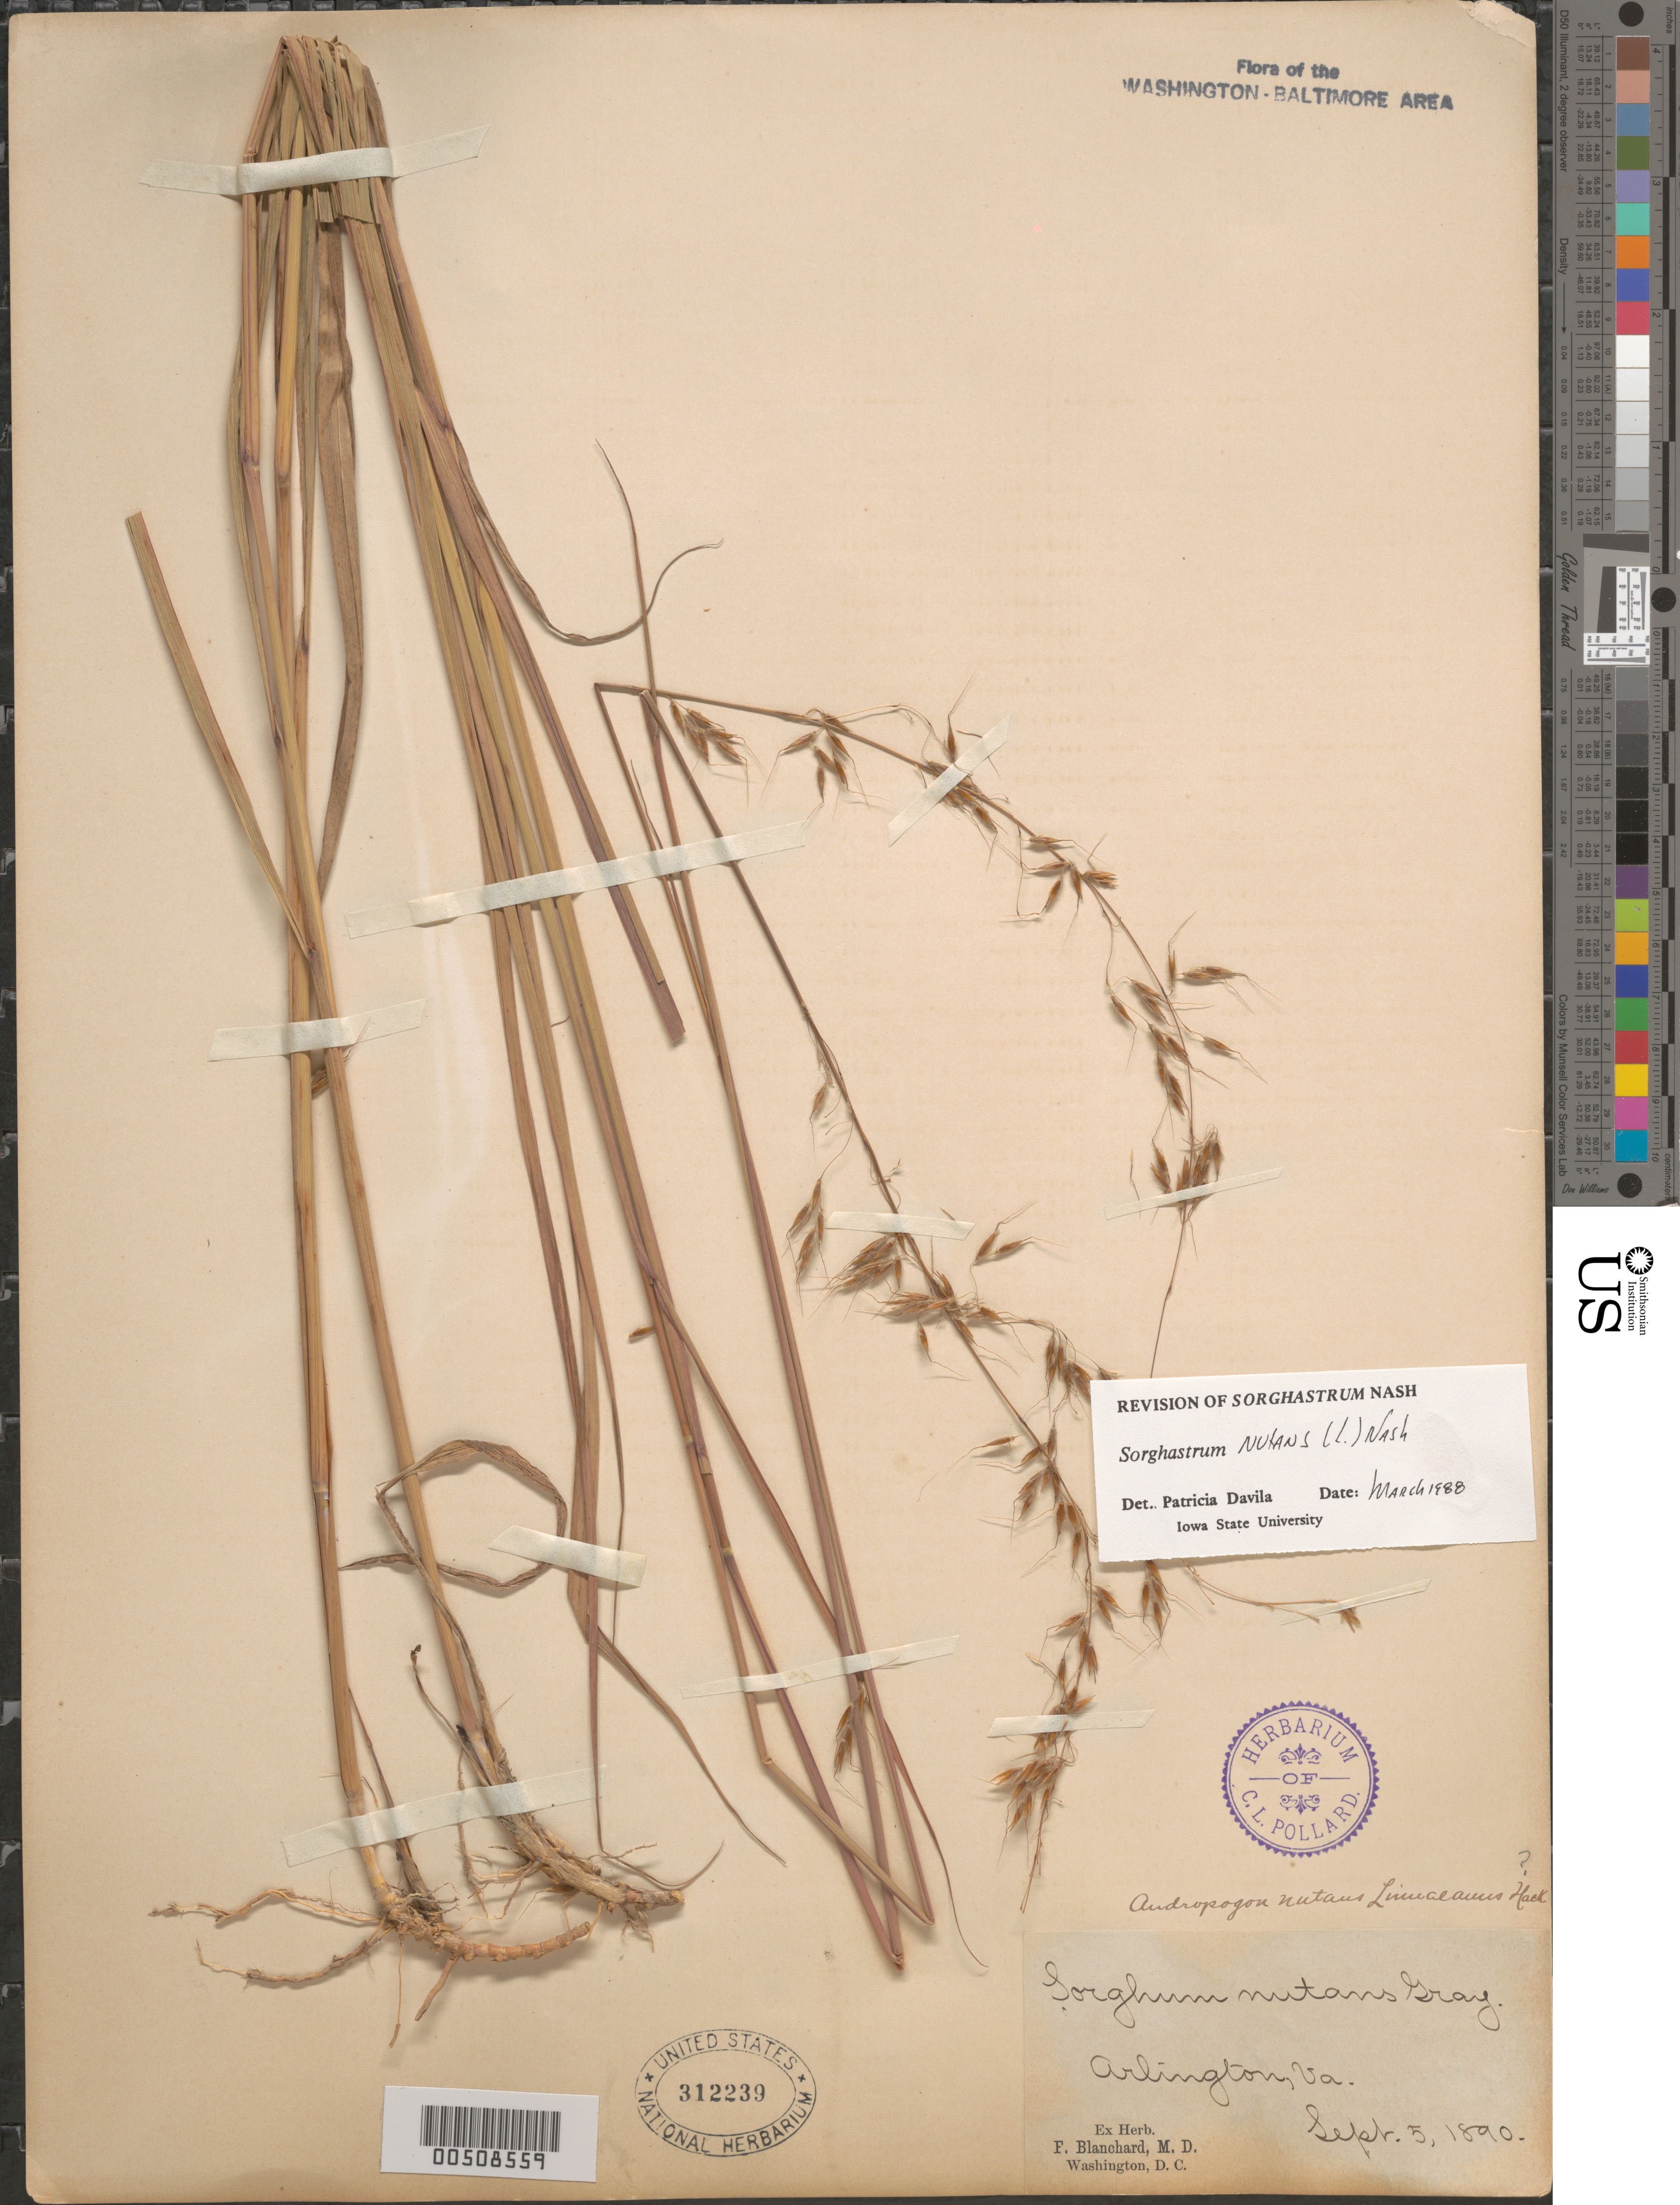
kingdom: Plantae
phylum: Tracheophyta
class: Liliopsida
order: Poales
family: Poaceae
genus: Sorghastrum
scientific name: Sorghastrum nutans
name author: (L.) Nash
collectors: F. Blanchard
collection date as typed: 05 Sep 1890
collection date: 1890-09-05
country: United States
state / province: Virginia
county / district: Arlington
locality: Arlington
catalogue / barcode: US 312239